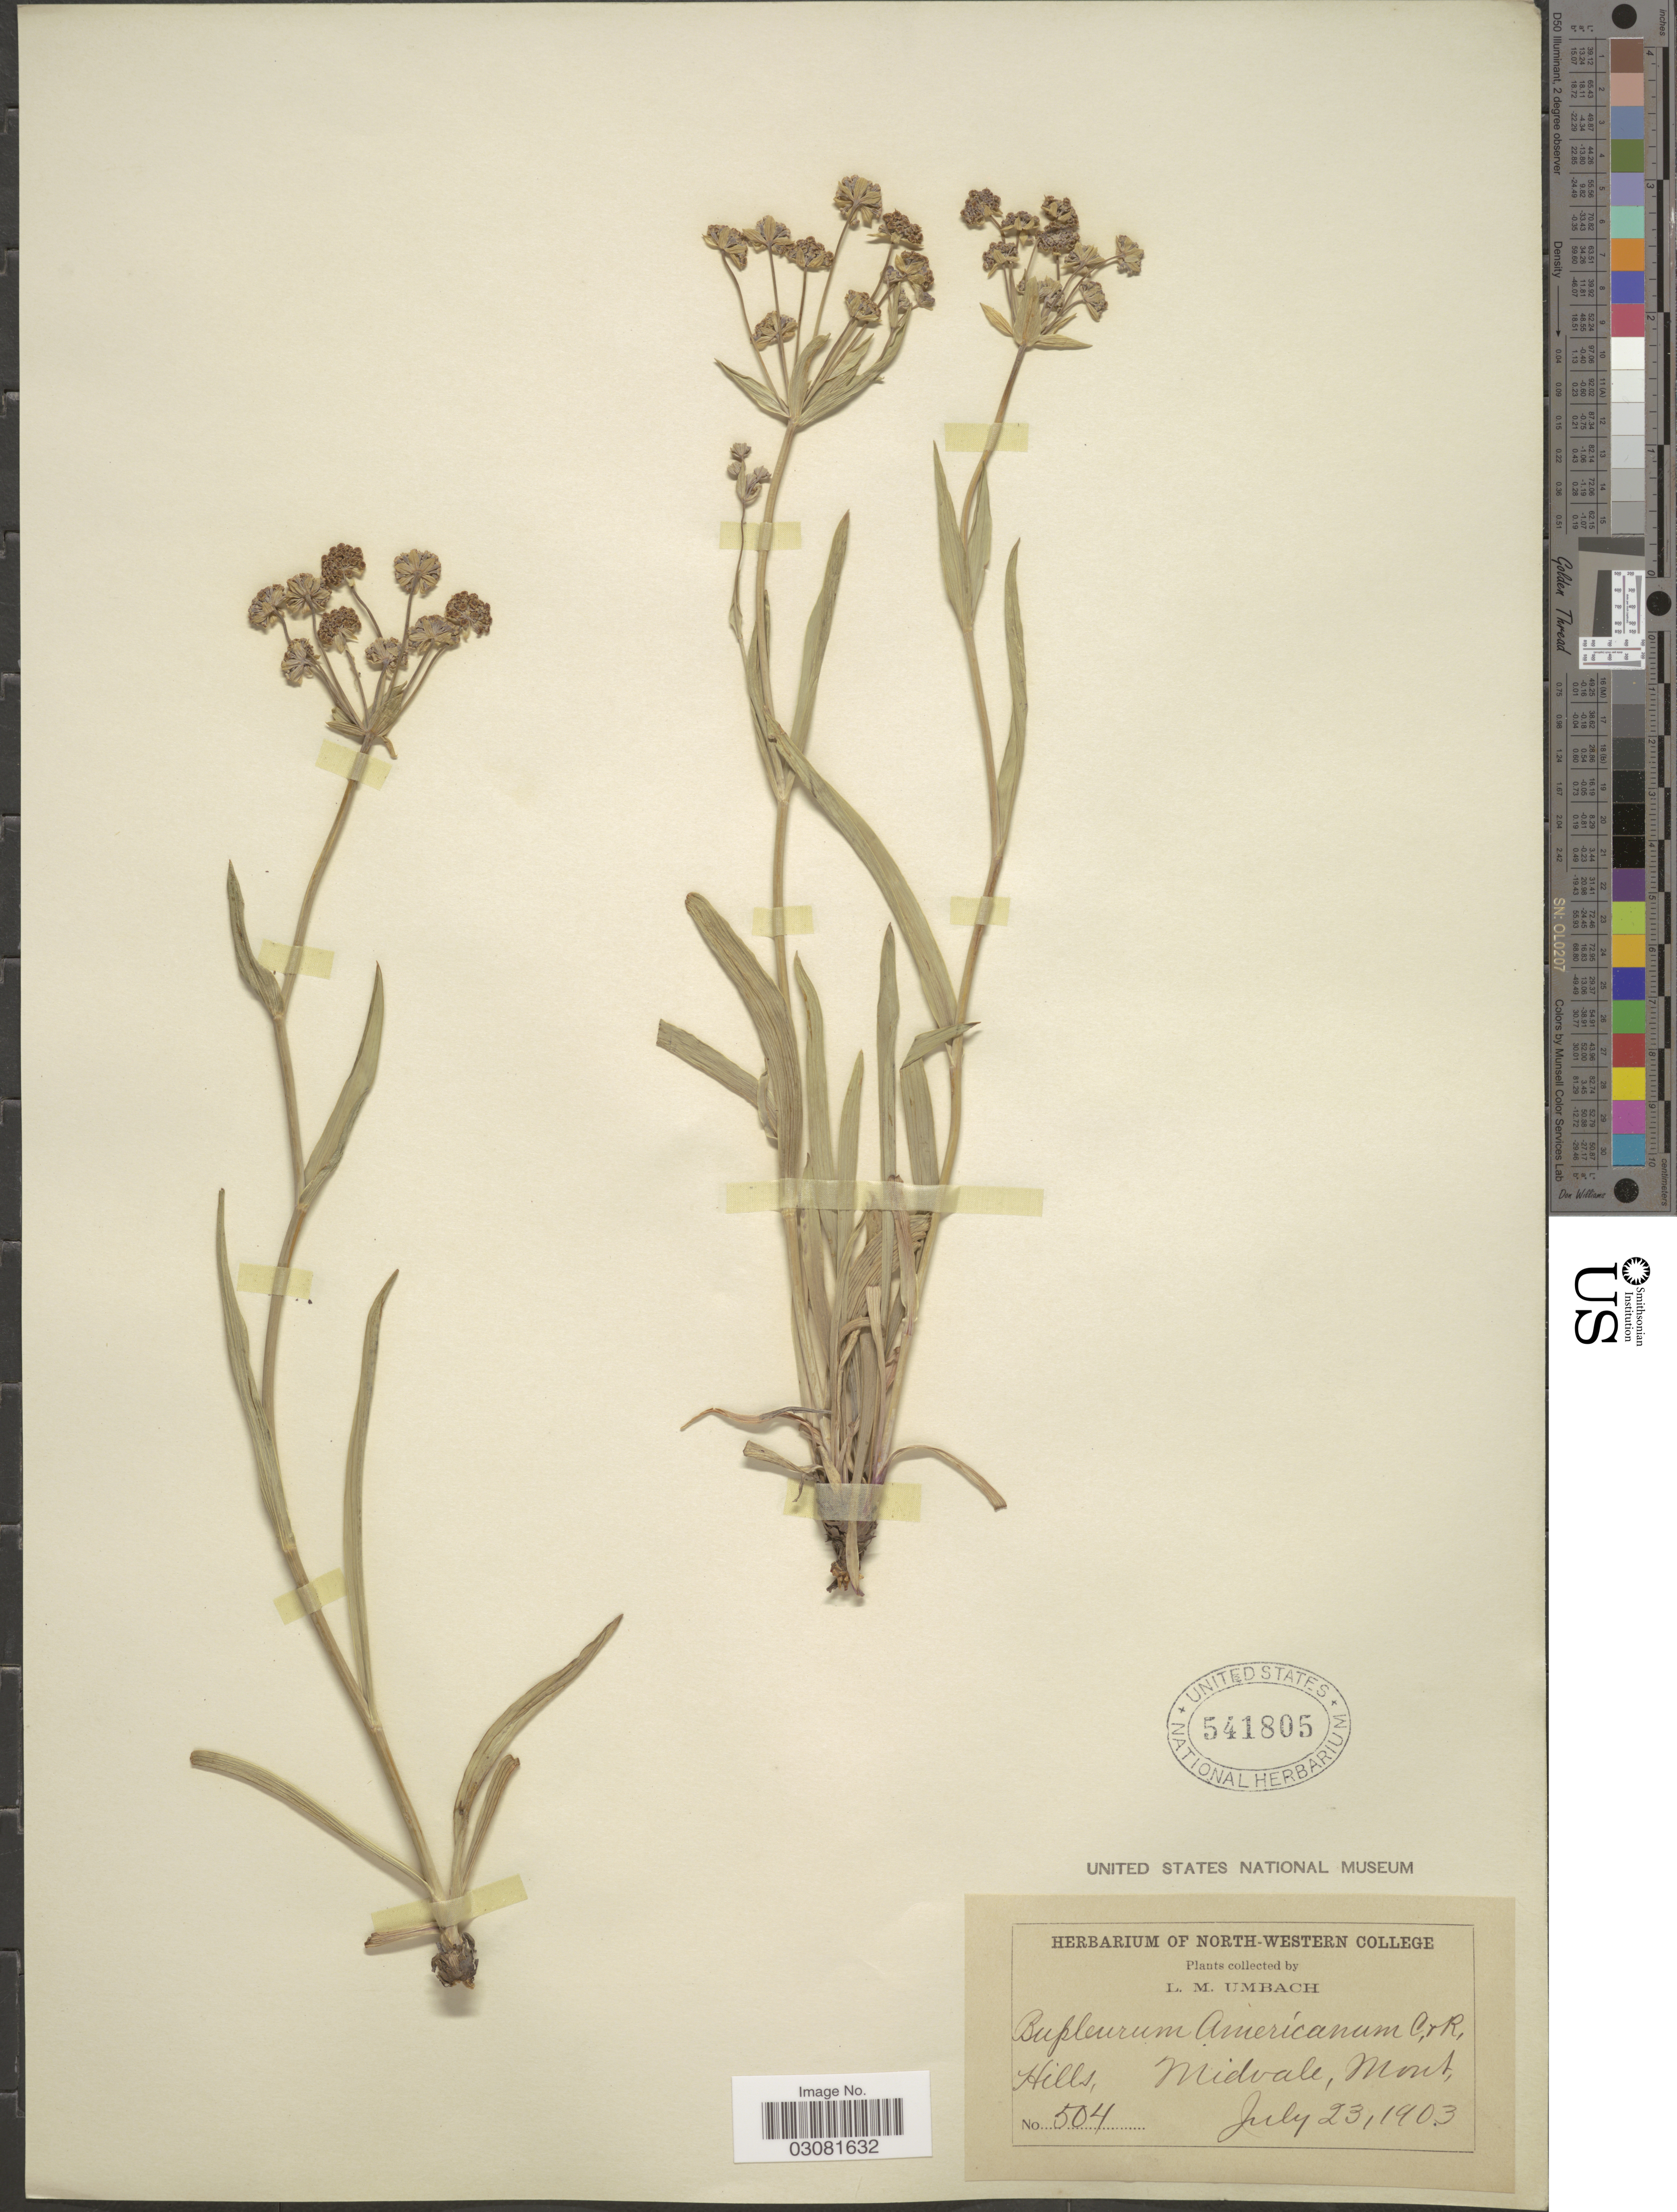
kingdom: Plantae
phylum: Tracheophyta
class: Magnoliopsida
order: Apiales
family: Apiaceae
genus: Bupleurum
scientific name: Bupleurum americanum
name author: J.M. Coult. & Rose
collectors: L. M. Umbach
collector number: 504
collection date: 1903-07-23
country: United States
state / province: Montana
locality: Midvale.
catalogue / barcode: US 541805